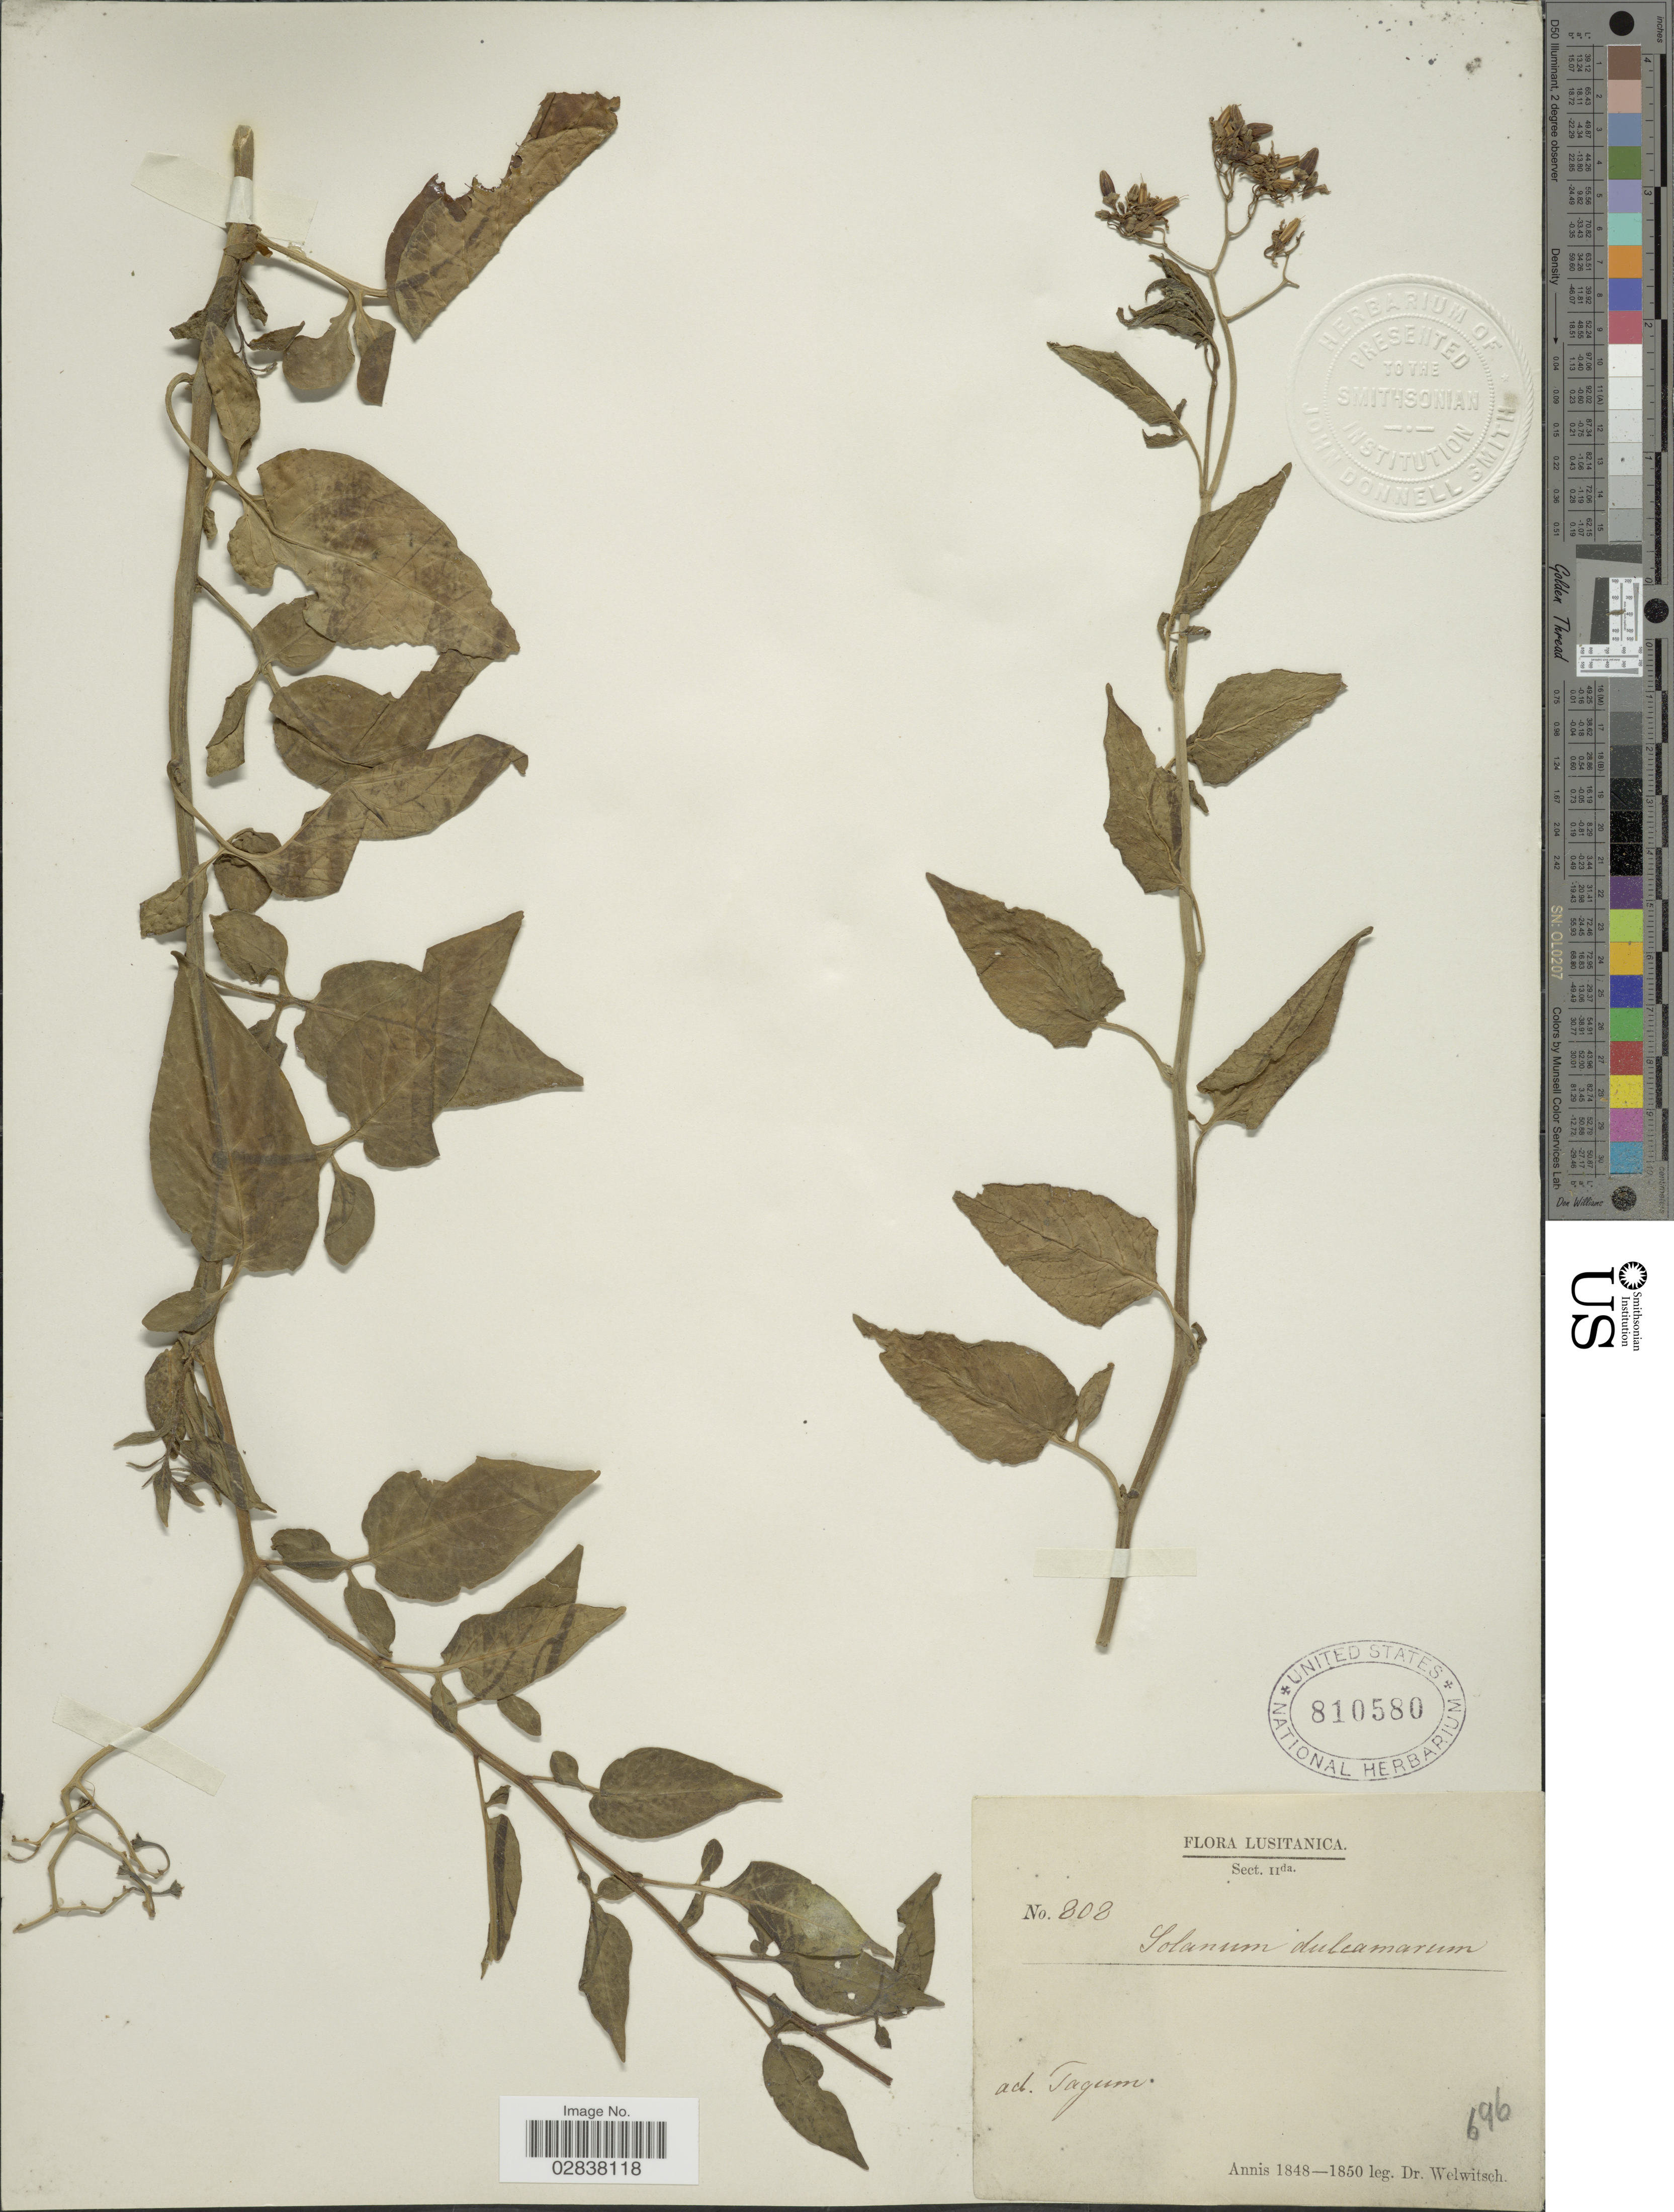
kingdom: Plantae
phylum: Tracheophyta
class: Magnoliopsida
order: Solanales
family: Solanaceae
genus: Solanum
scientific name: Solanum dulcamara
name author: L.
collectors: -. Welwitsch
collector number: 808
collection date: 1848/1850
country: Portugal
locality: Lusitanica, ad. Tagum.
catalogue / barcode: US 810580